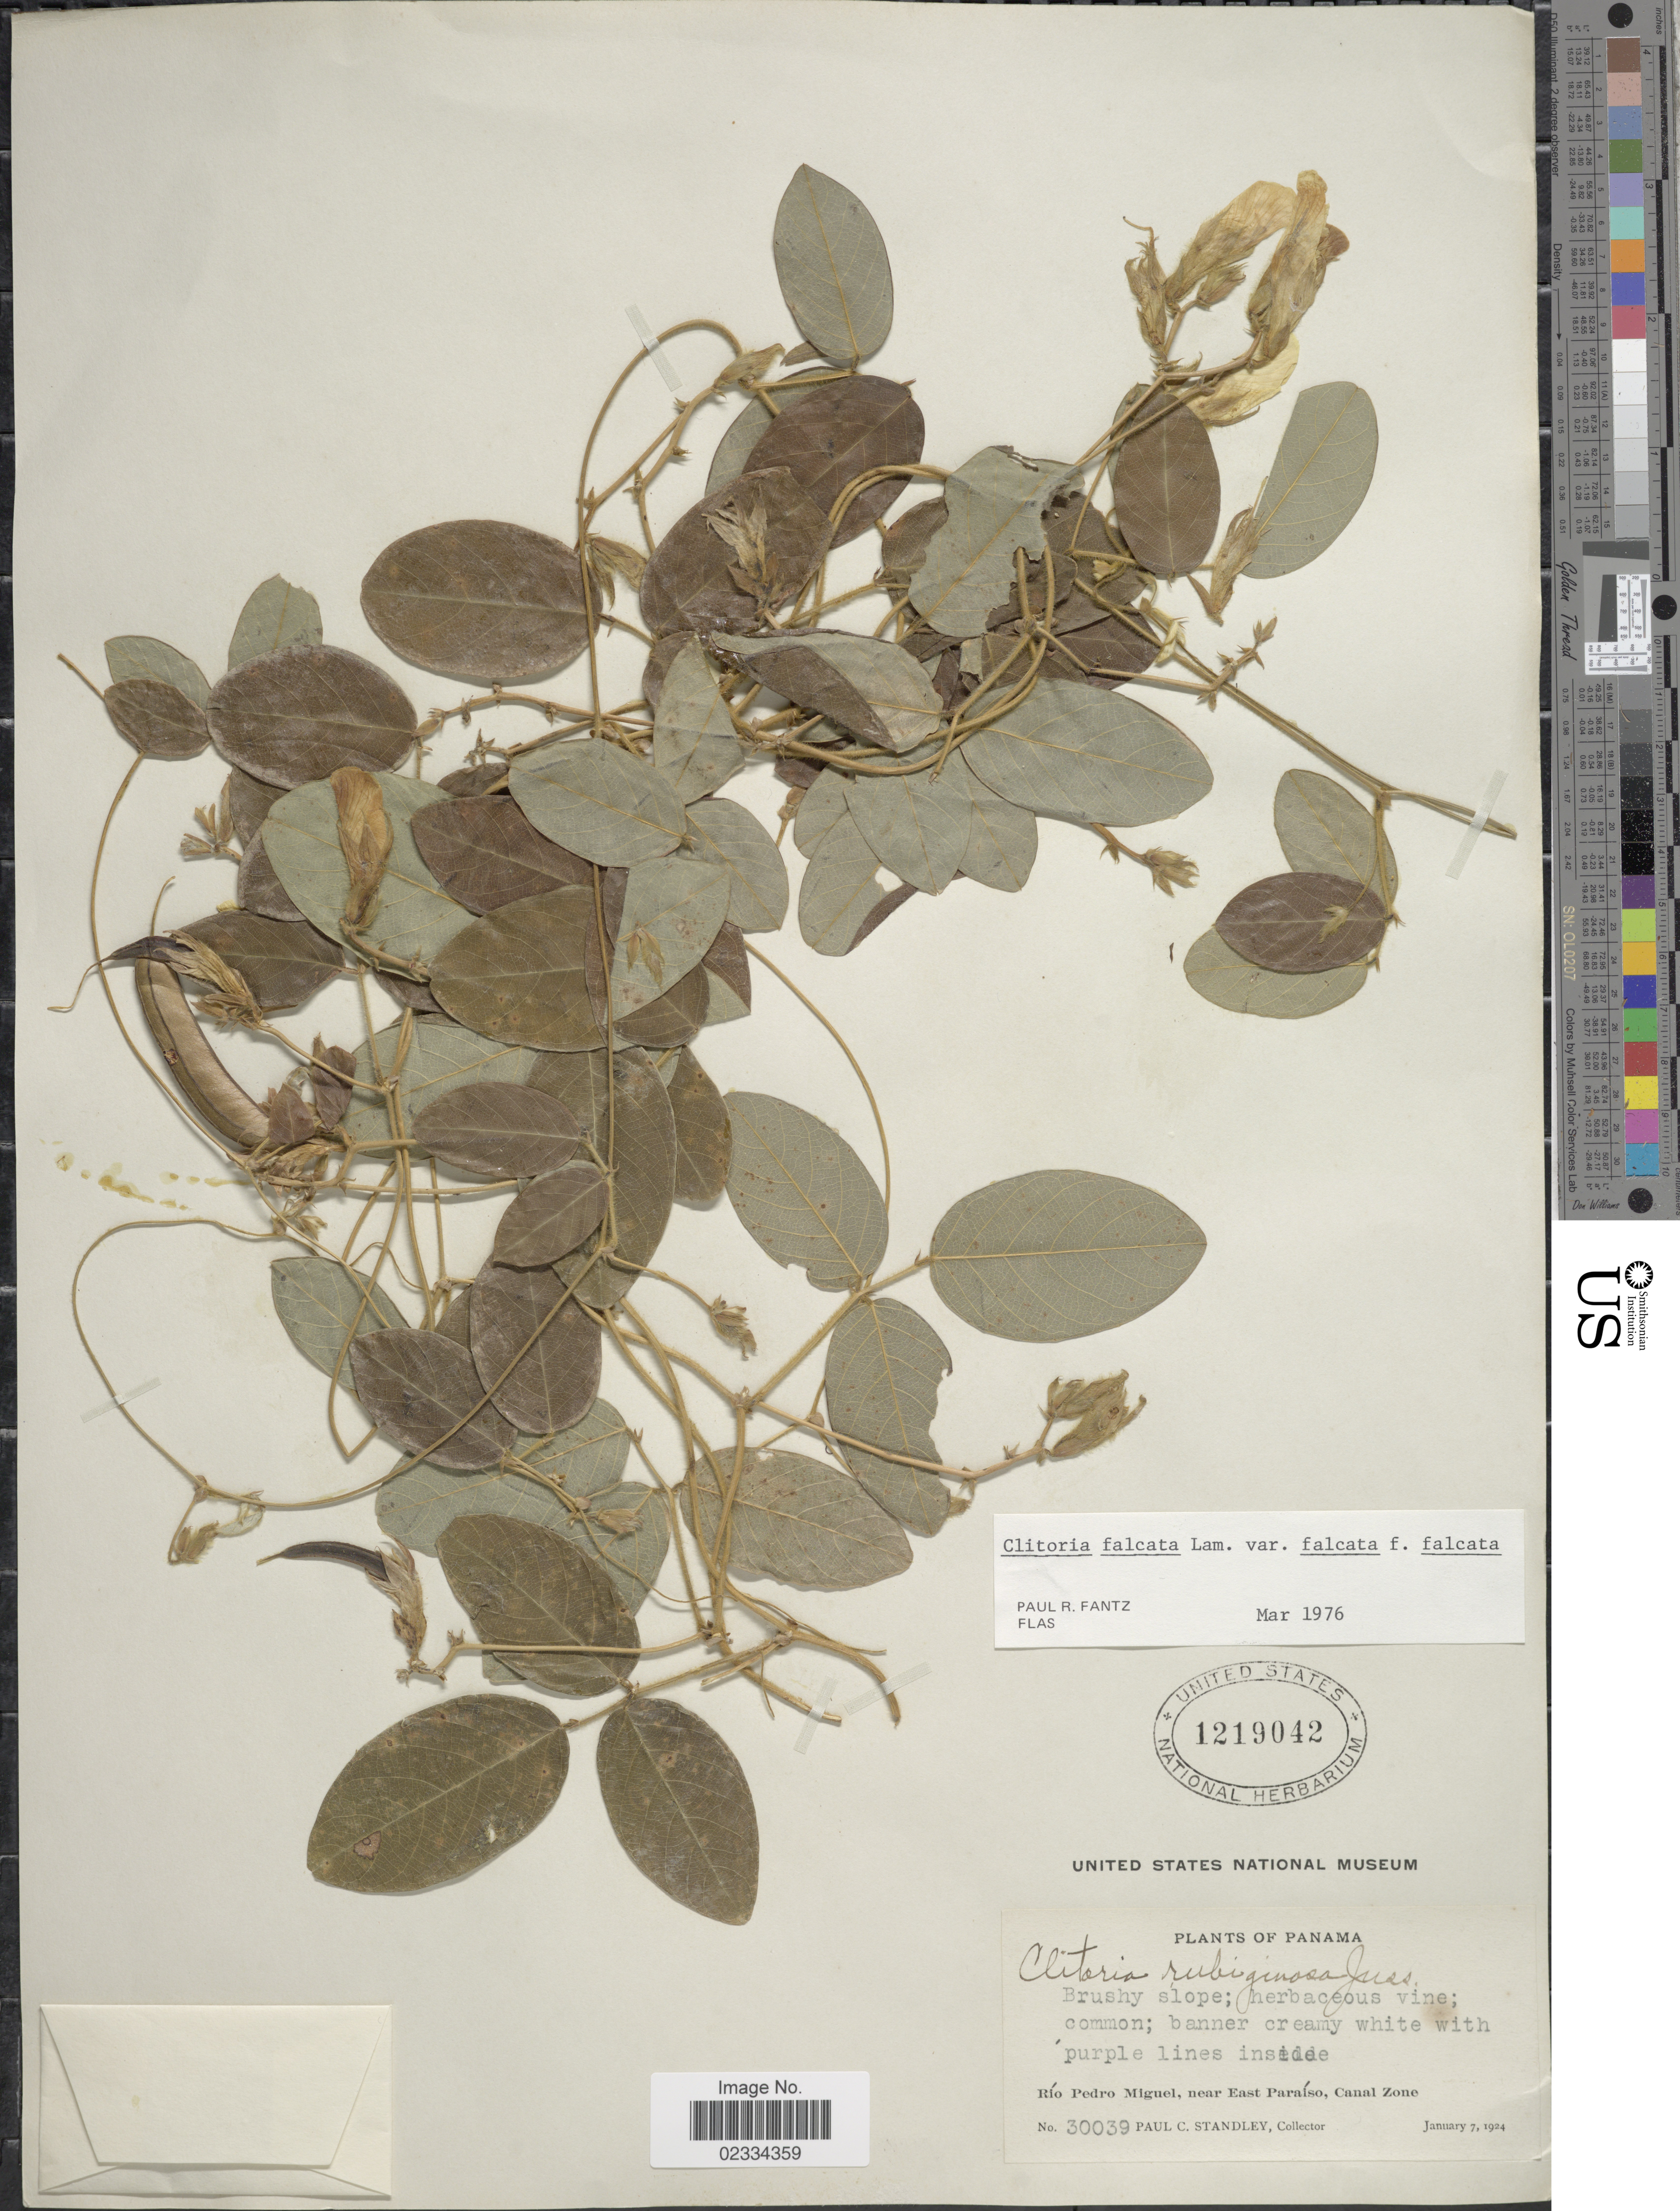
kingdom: Plantae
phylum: Tracheophyta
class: Magnoliopsida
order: Fabales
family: Fabaceae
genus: Clitoria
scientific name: Clitoria falcata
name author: Lam.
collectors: P. C. Standley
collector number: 30039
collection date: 1924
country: Panama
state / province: Colón / Panamá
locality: Río Pedro Miguel, near East Paraíso, Canal Zone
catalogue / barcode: US 1219042